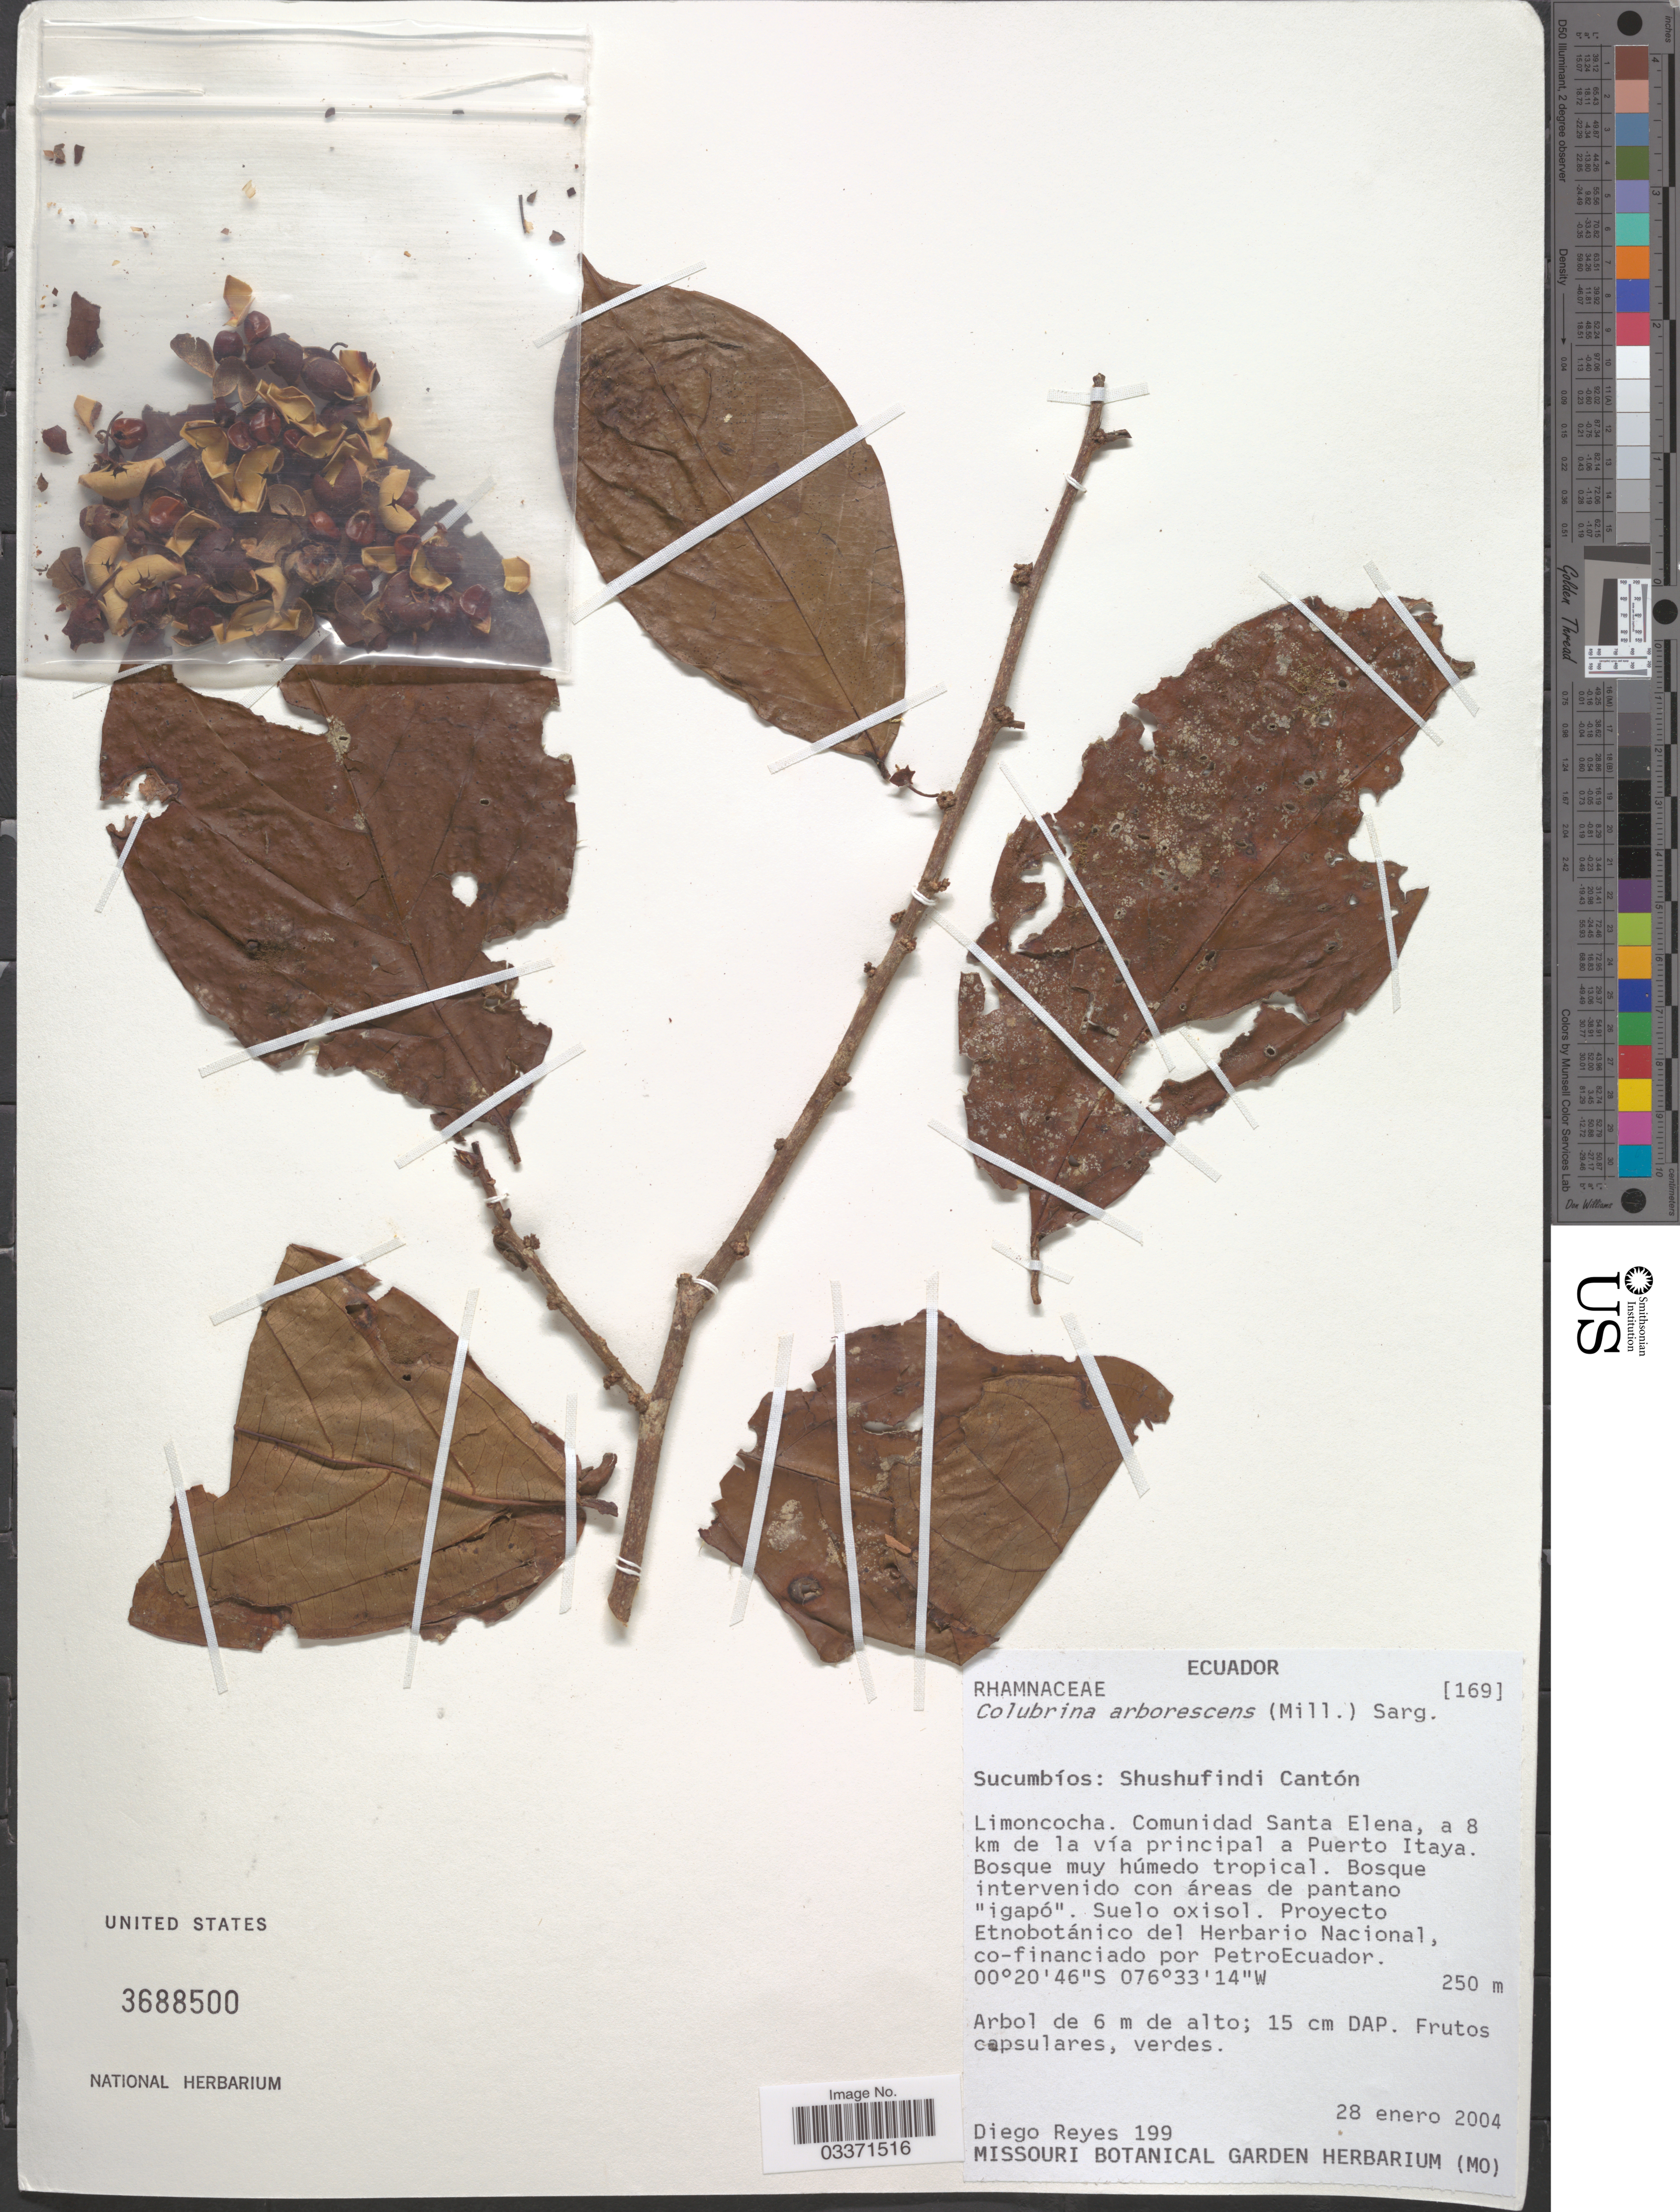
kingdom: Plantae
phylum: Tracheophyta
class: Magnoliopsida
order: Rosales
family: Rhamnaceae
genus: Colubrina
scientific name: Colubrina arborescens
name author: (Mill.) Sarg.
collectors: D. Reyes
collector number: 199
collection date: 2004-01-28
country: Ecuador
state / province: Sucumbíos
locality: Shushufindi Cantón, Limoncocha. Comunidad Santa Elena, a 8 km de la vía principal a Puerto Itaya.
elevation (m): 250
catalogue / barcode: US 3688500